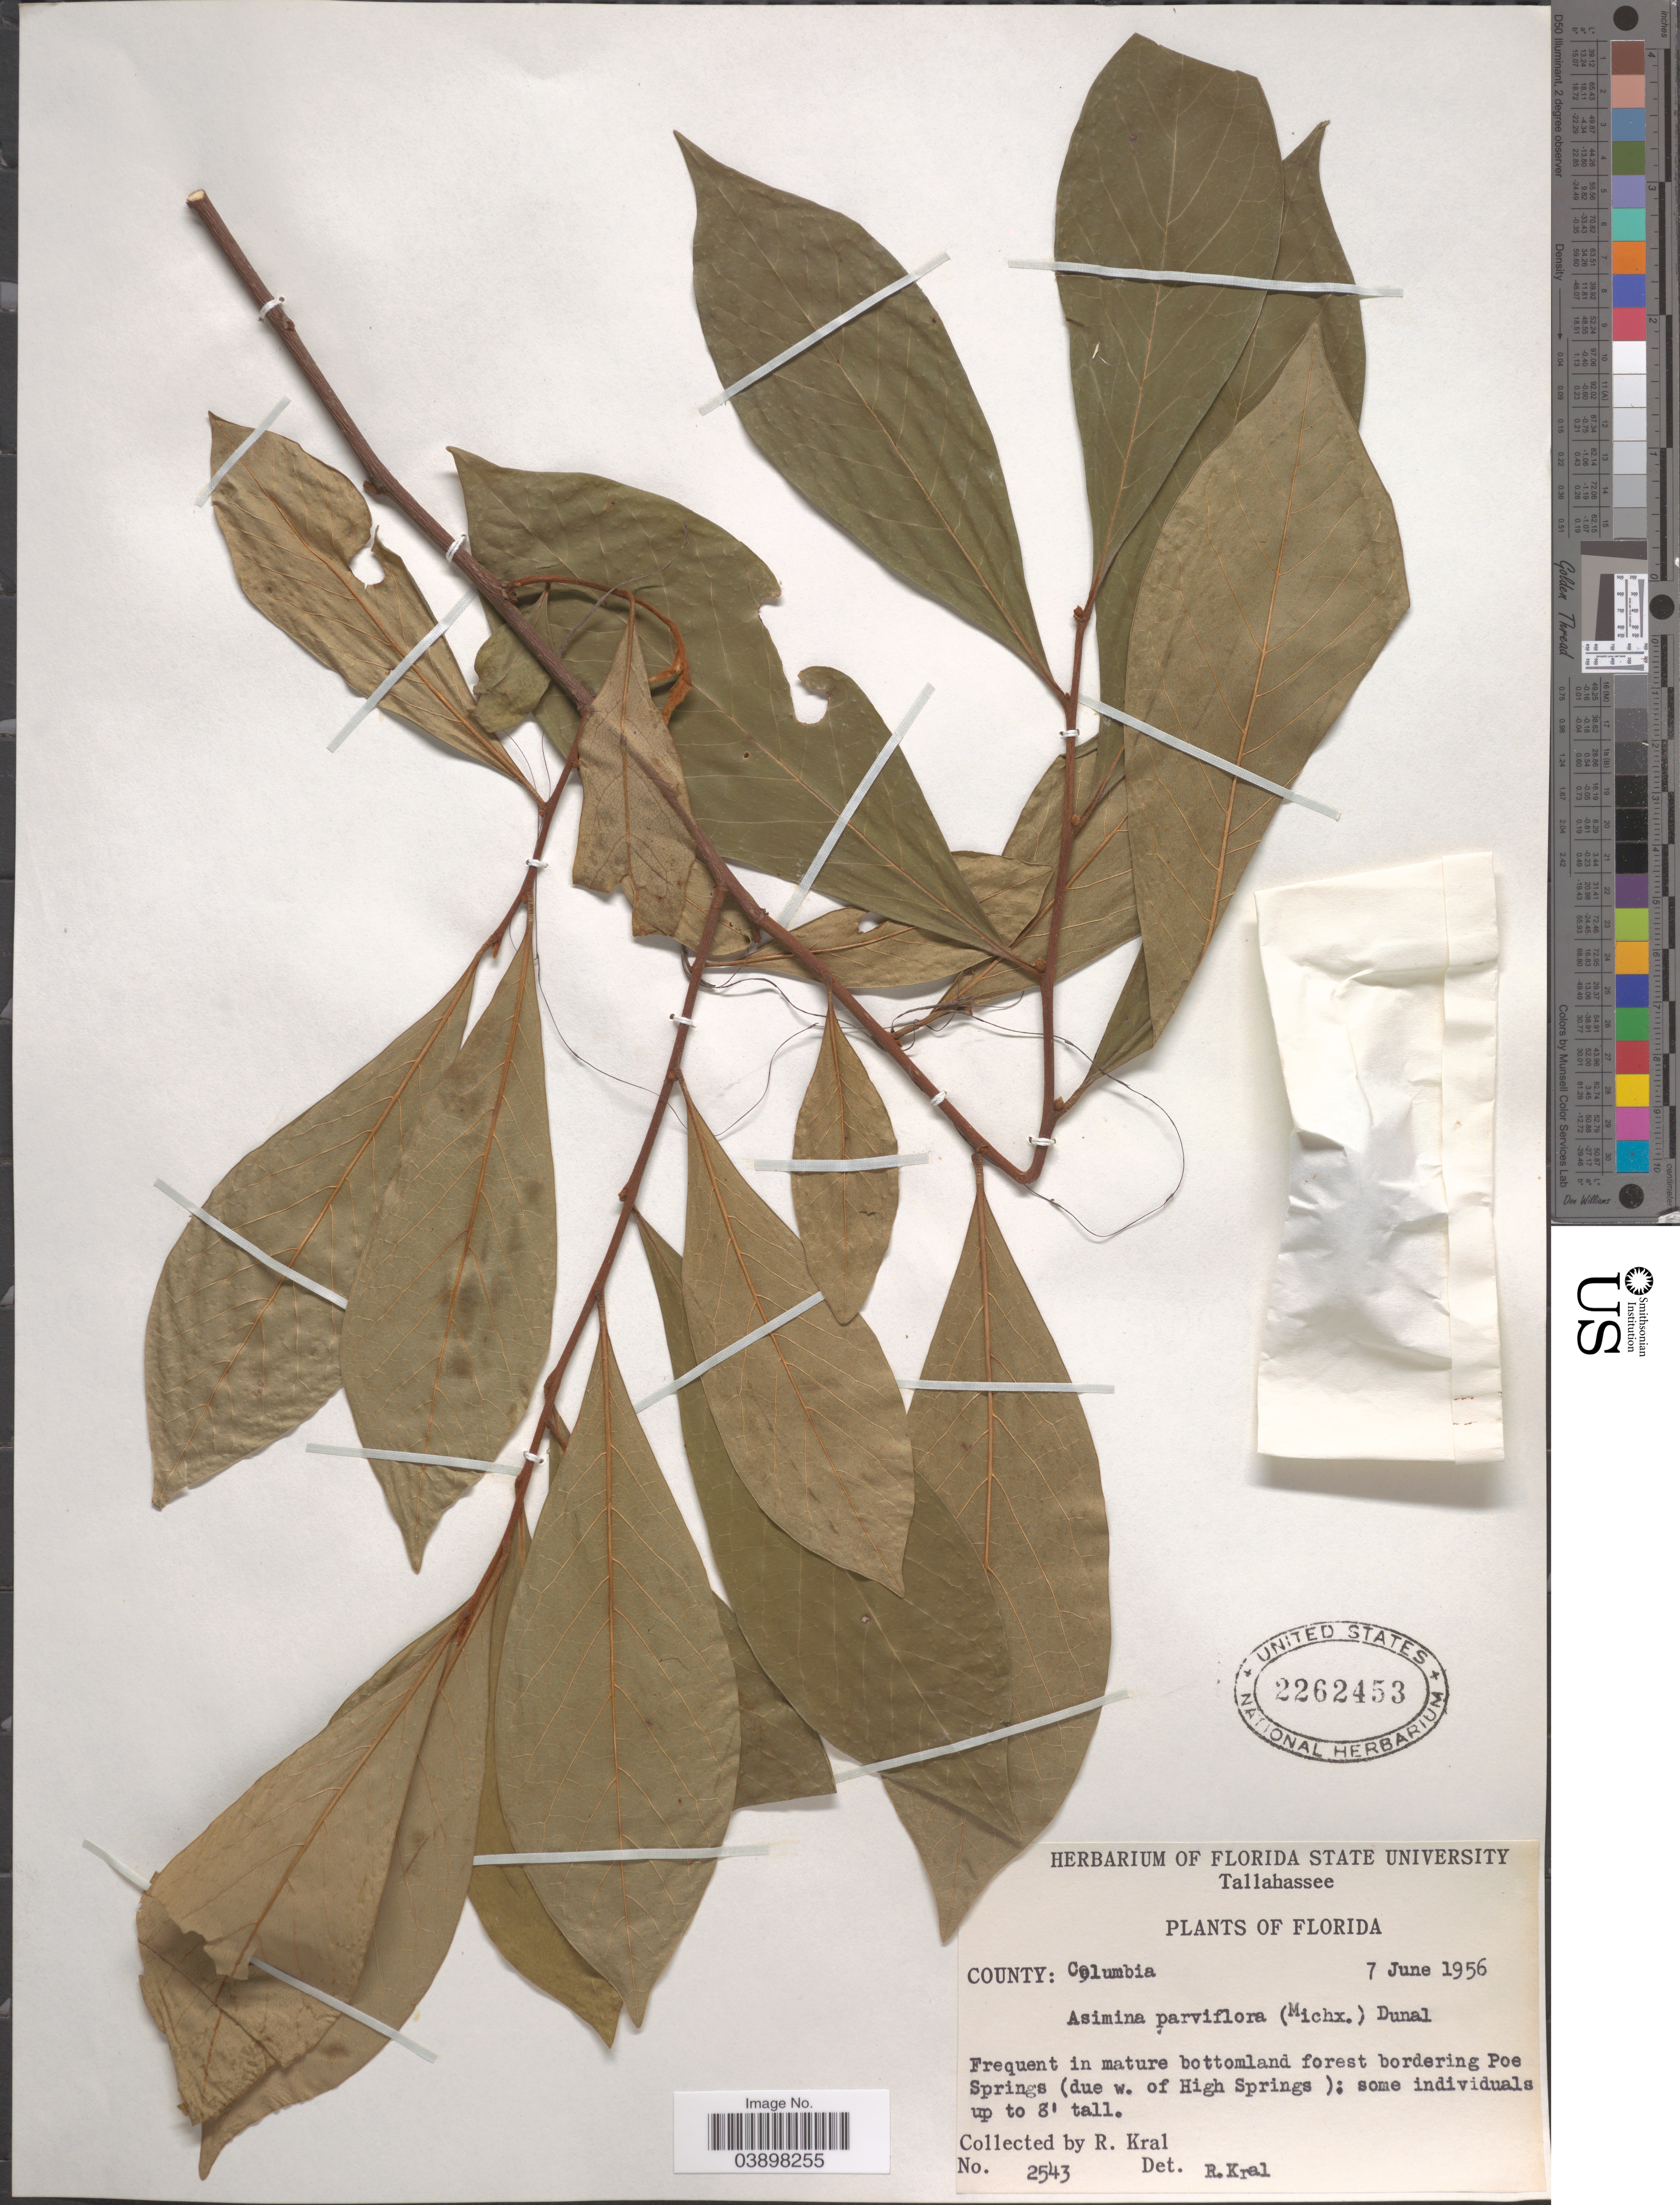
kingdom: Plantae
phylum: Tracheophyta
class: Magnoliopsida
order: Magnoliales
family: Annonaceae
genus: Asimina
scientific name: Asimina parviflora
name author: (Michx.) Dunal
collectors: R. Kral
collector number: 2543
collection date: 1956-06-07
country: United States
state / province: Florida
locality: County: Columbia. Bordering Poe Springs (due w. of High Springs).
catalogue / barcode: US 2262453